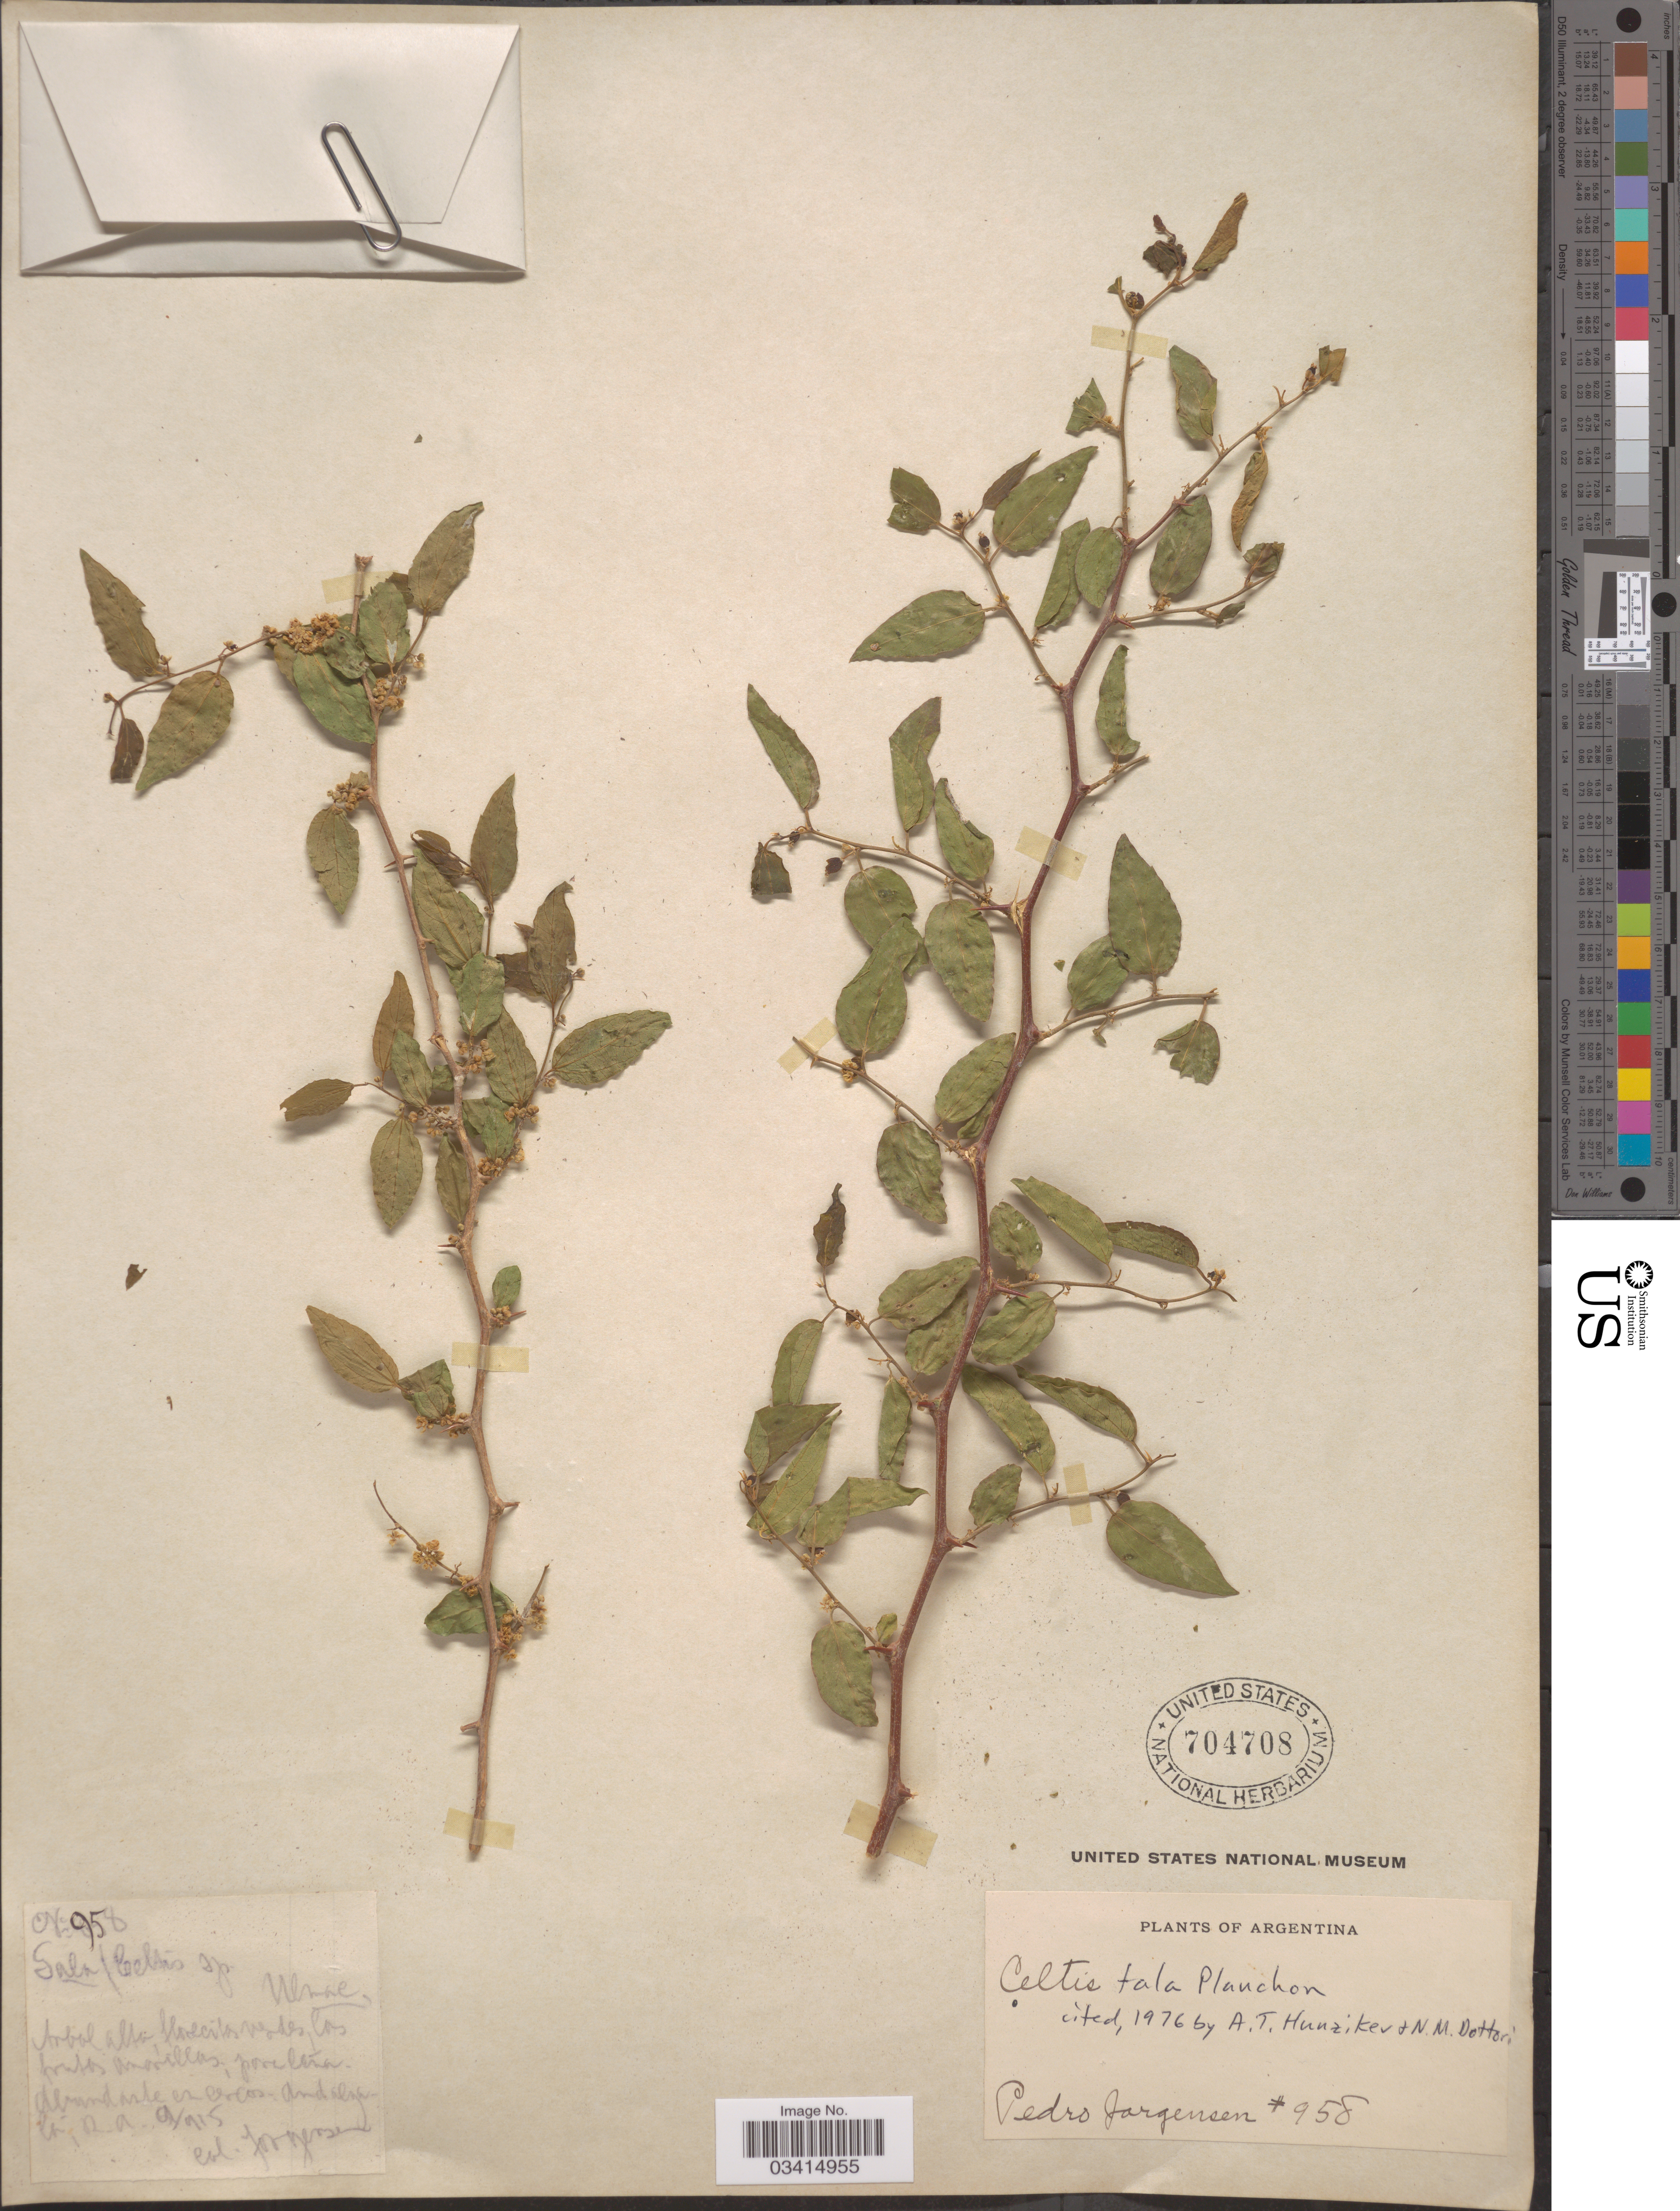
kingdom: Plantae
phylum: Tracheophyta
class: Magnoliopsida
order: Rosales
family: Cannabaceae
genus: Celtis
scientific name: Celtis tala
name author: Gillies ex Planch.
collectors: P. Jörgensen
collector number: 958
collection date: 1915-09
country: Argentina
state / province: Catamarca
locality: Andalgalá, R. A.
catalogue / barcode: US 704708